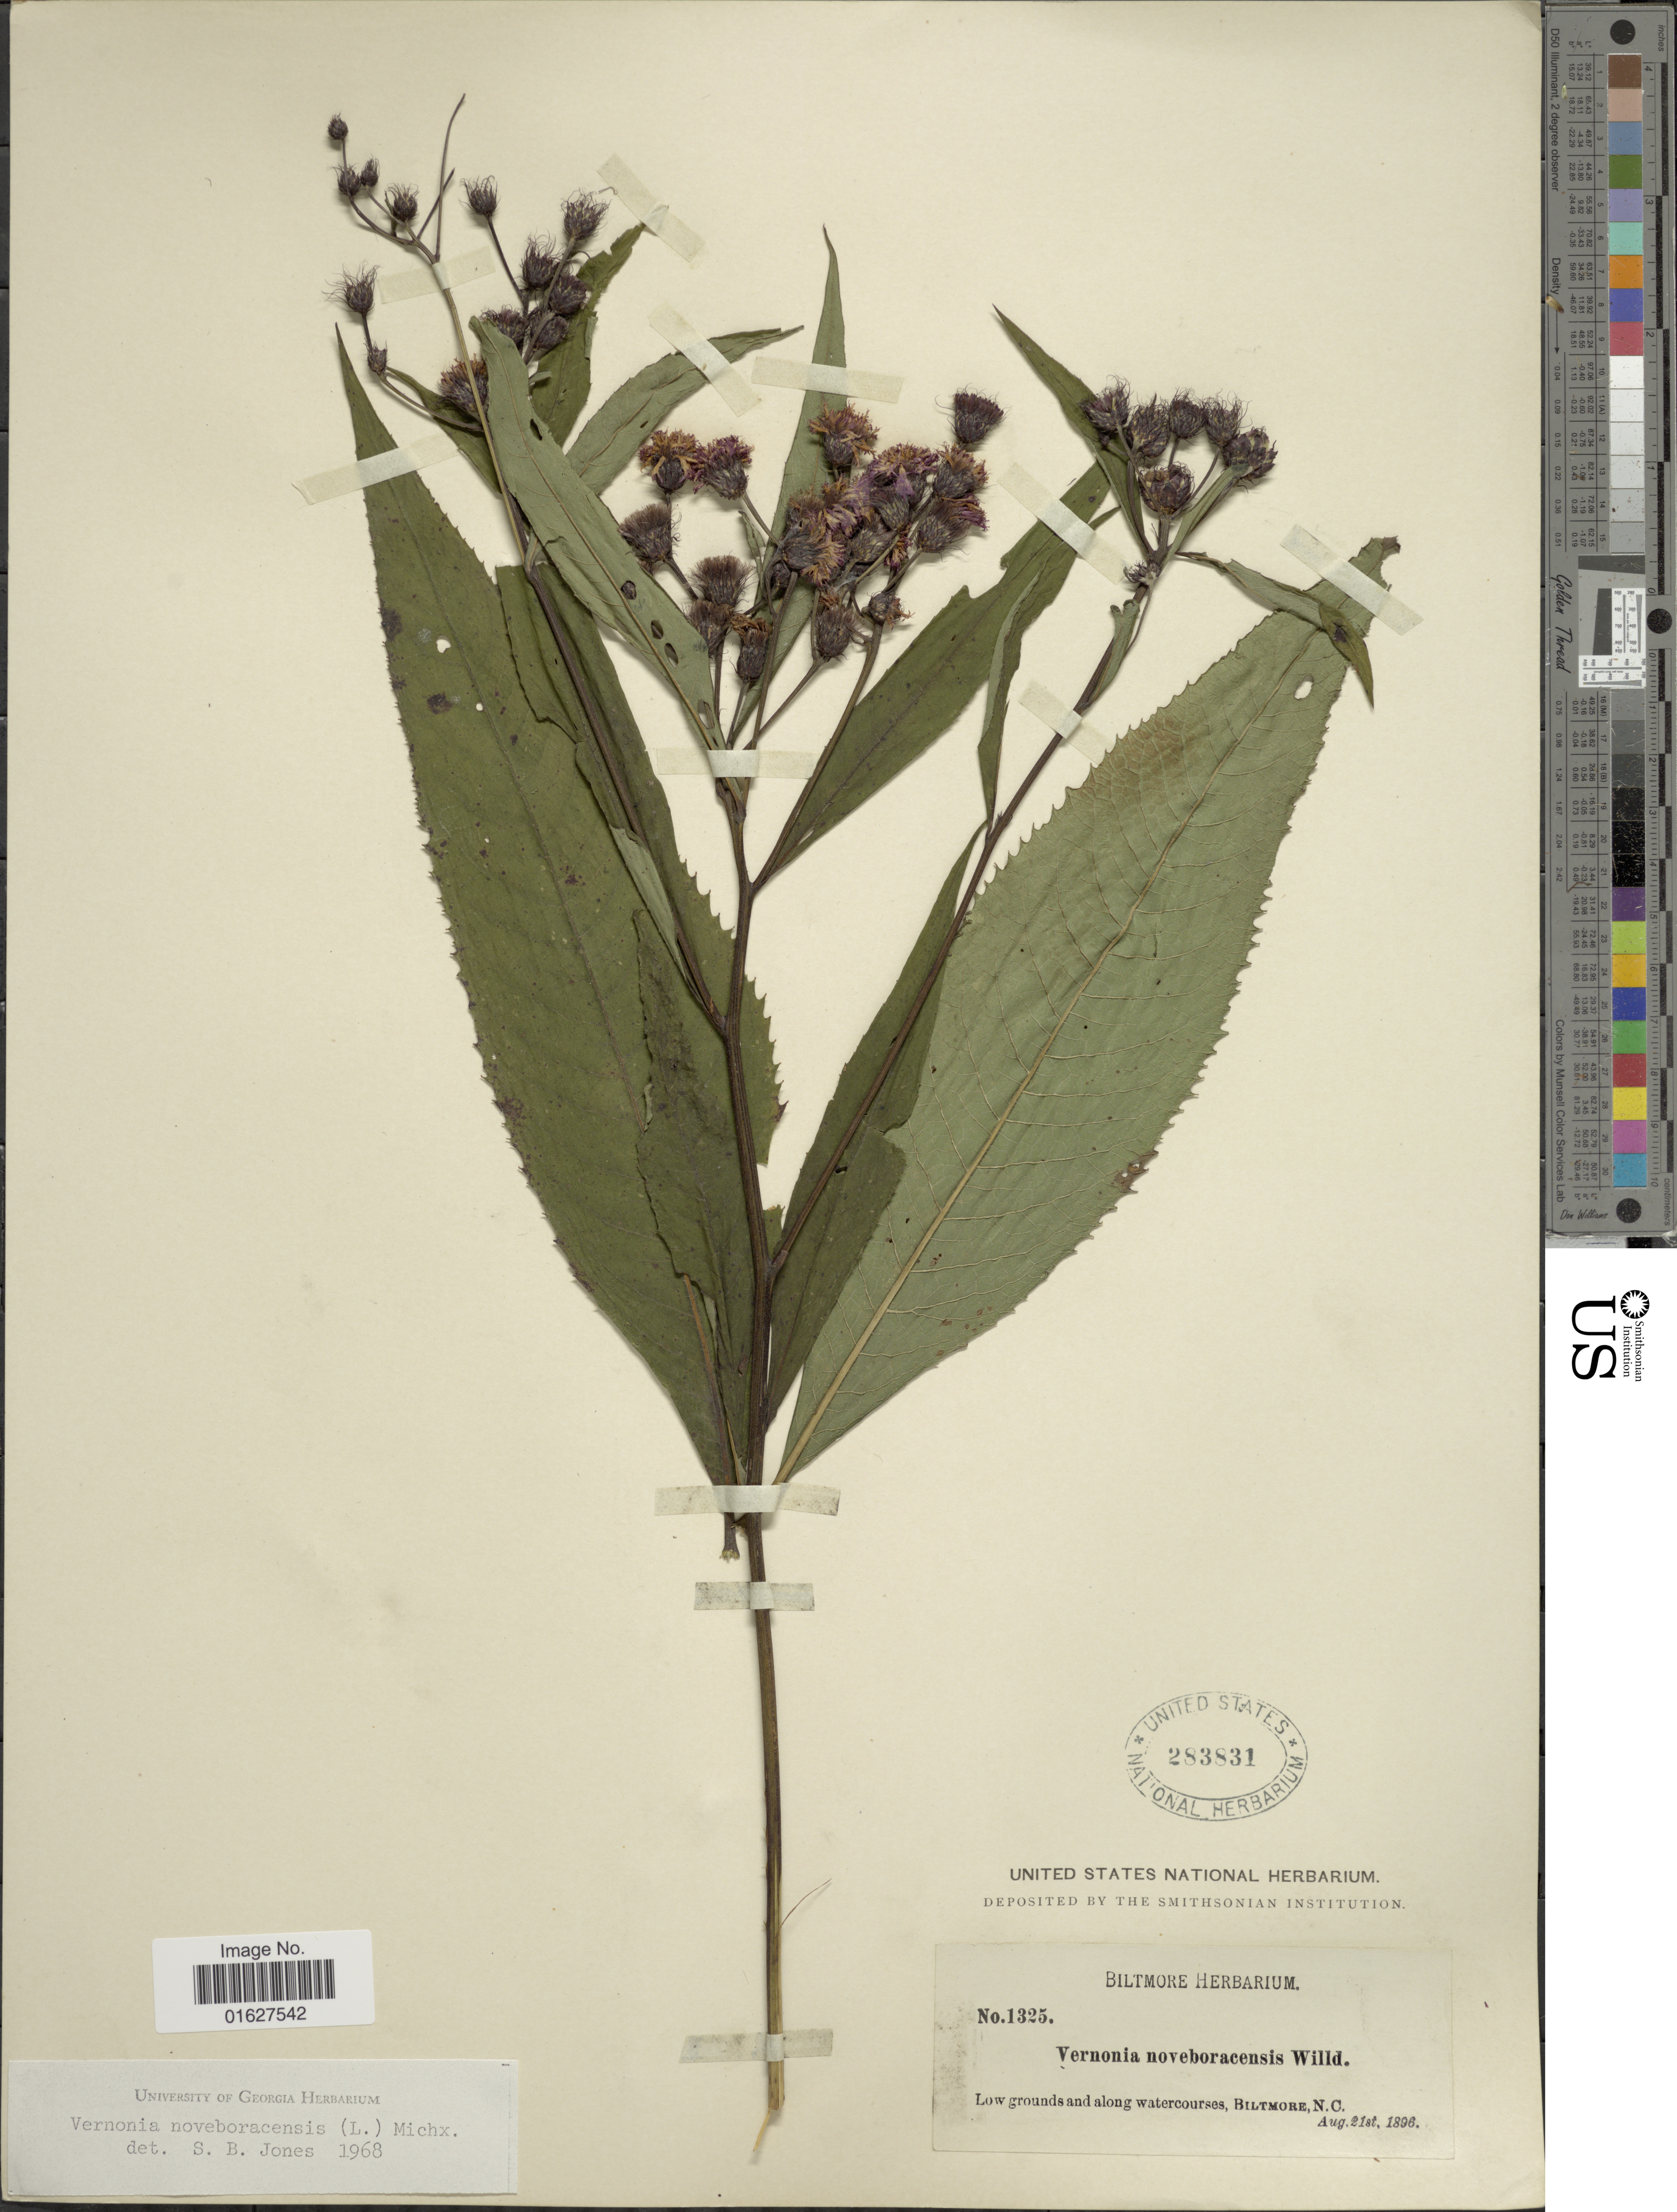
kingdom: Plantae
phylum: Tracheophyta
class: Magnoliopsida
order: Asterales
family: Asteraceae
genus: Vernonia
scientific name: Vernonia noveboracensis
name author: (L.) Michx.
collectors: ex herb. Biltmore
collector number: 1325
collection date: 1896-08-21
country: United States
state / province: North Carolina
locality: Low grounds and along watercourses, biltmore, N. C.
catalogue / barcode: US 283831